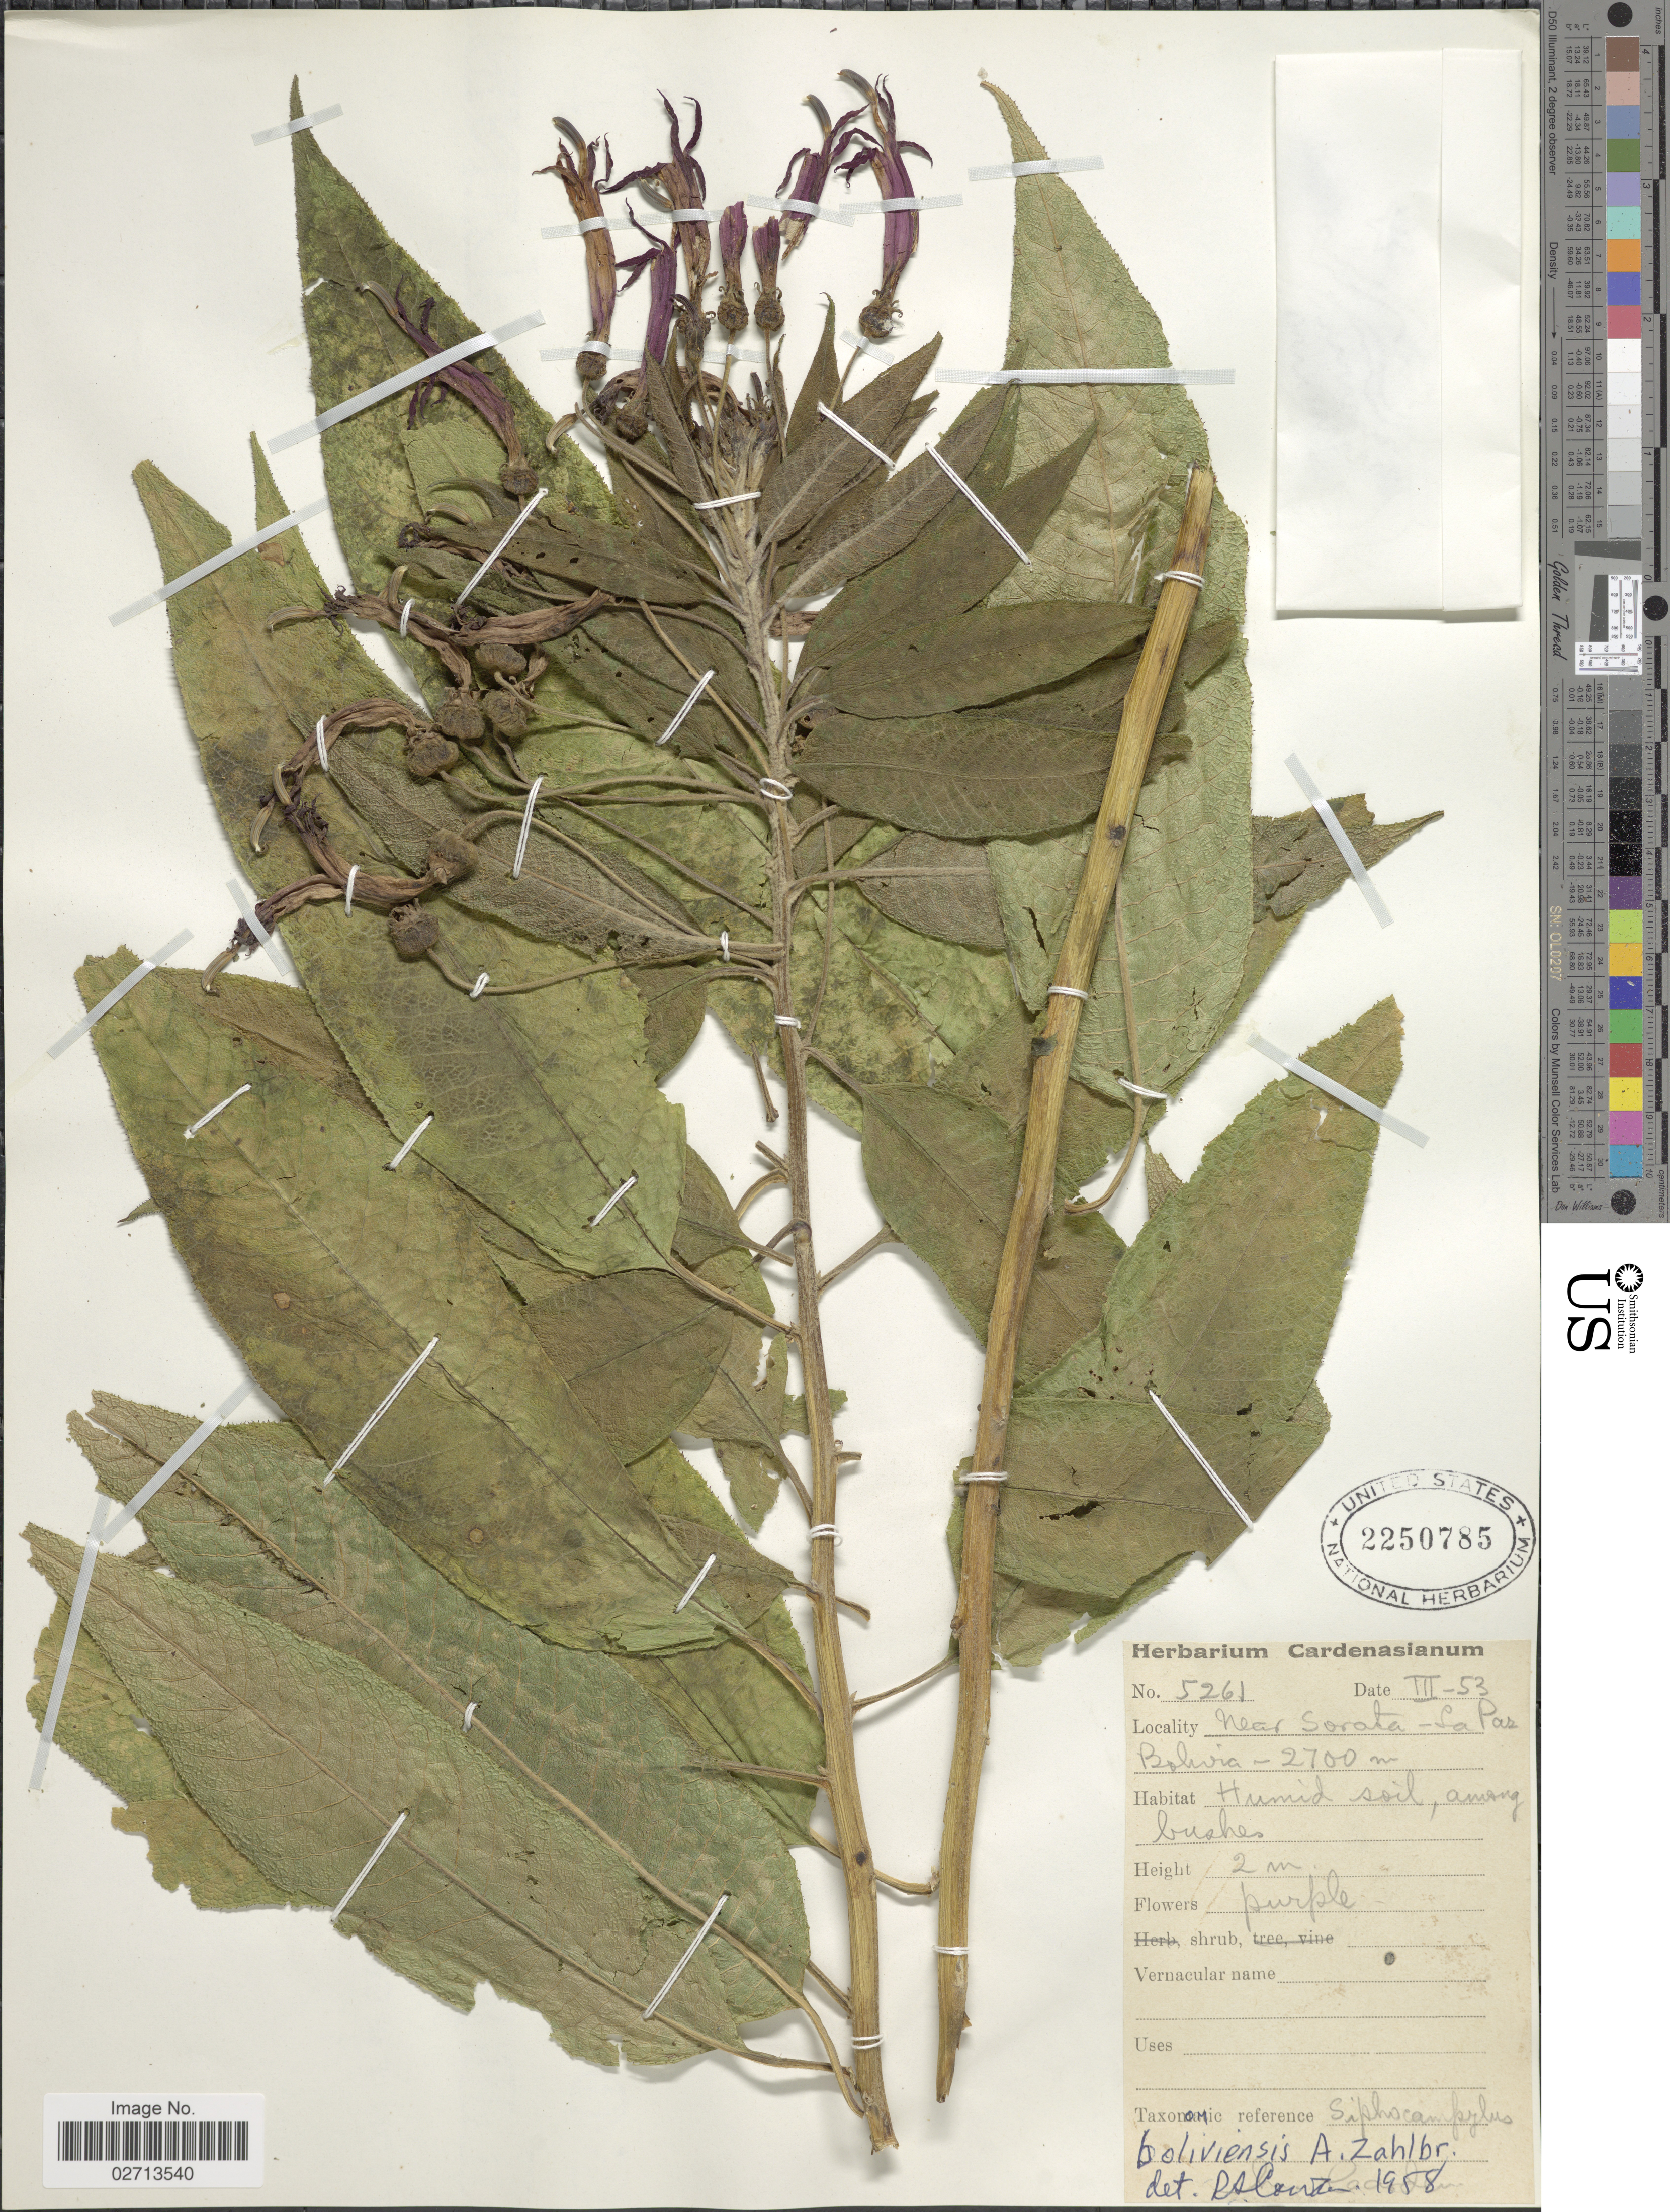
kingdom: Plantae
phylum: Tracheophyta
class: Magnoliopsida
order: Asterales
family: Campanulaceae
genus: Siphocampylus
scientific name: Siphocampylus boliviensis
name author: Zahlbr.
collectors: ex herb. Cardenasianum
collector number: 5261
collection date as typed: Transcribed d/m/y: /3/53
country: Bolivia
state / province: La Paz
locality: Near Sorata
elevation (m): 2700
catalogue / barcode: US 2250785